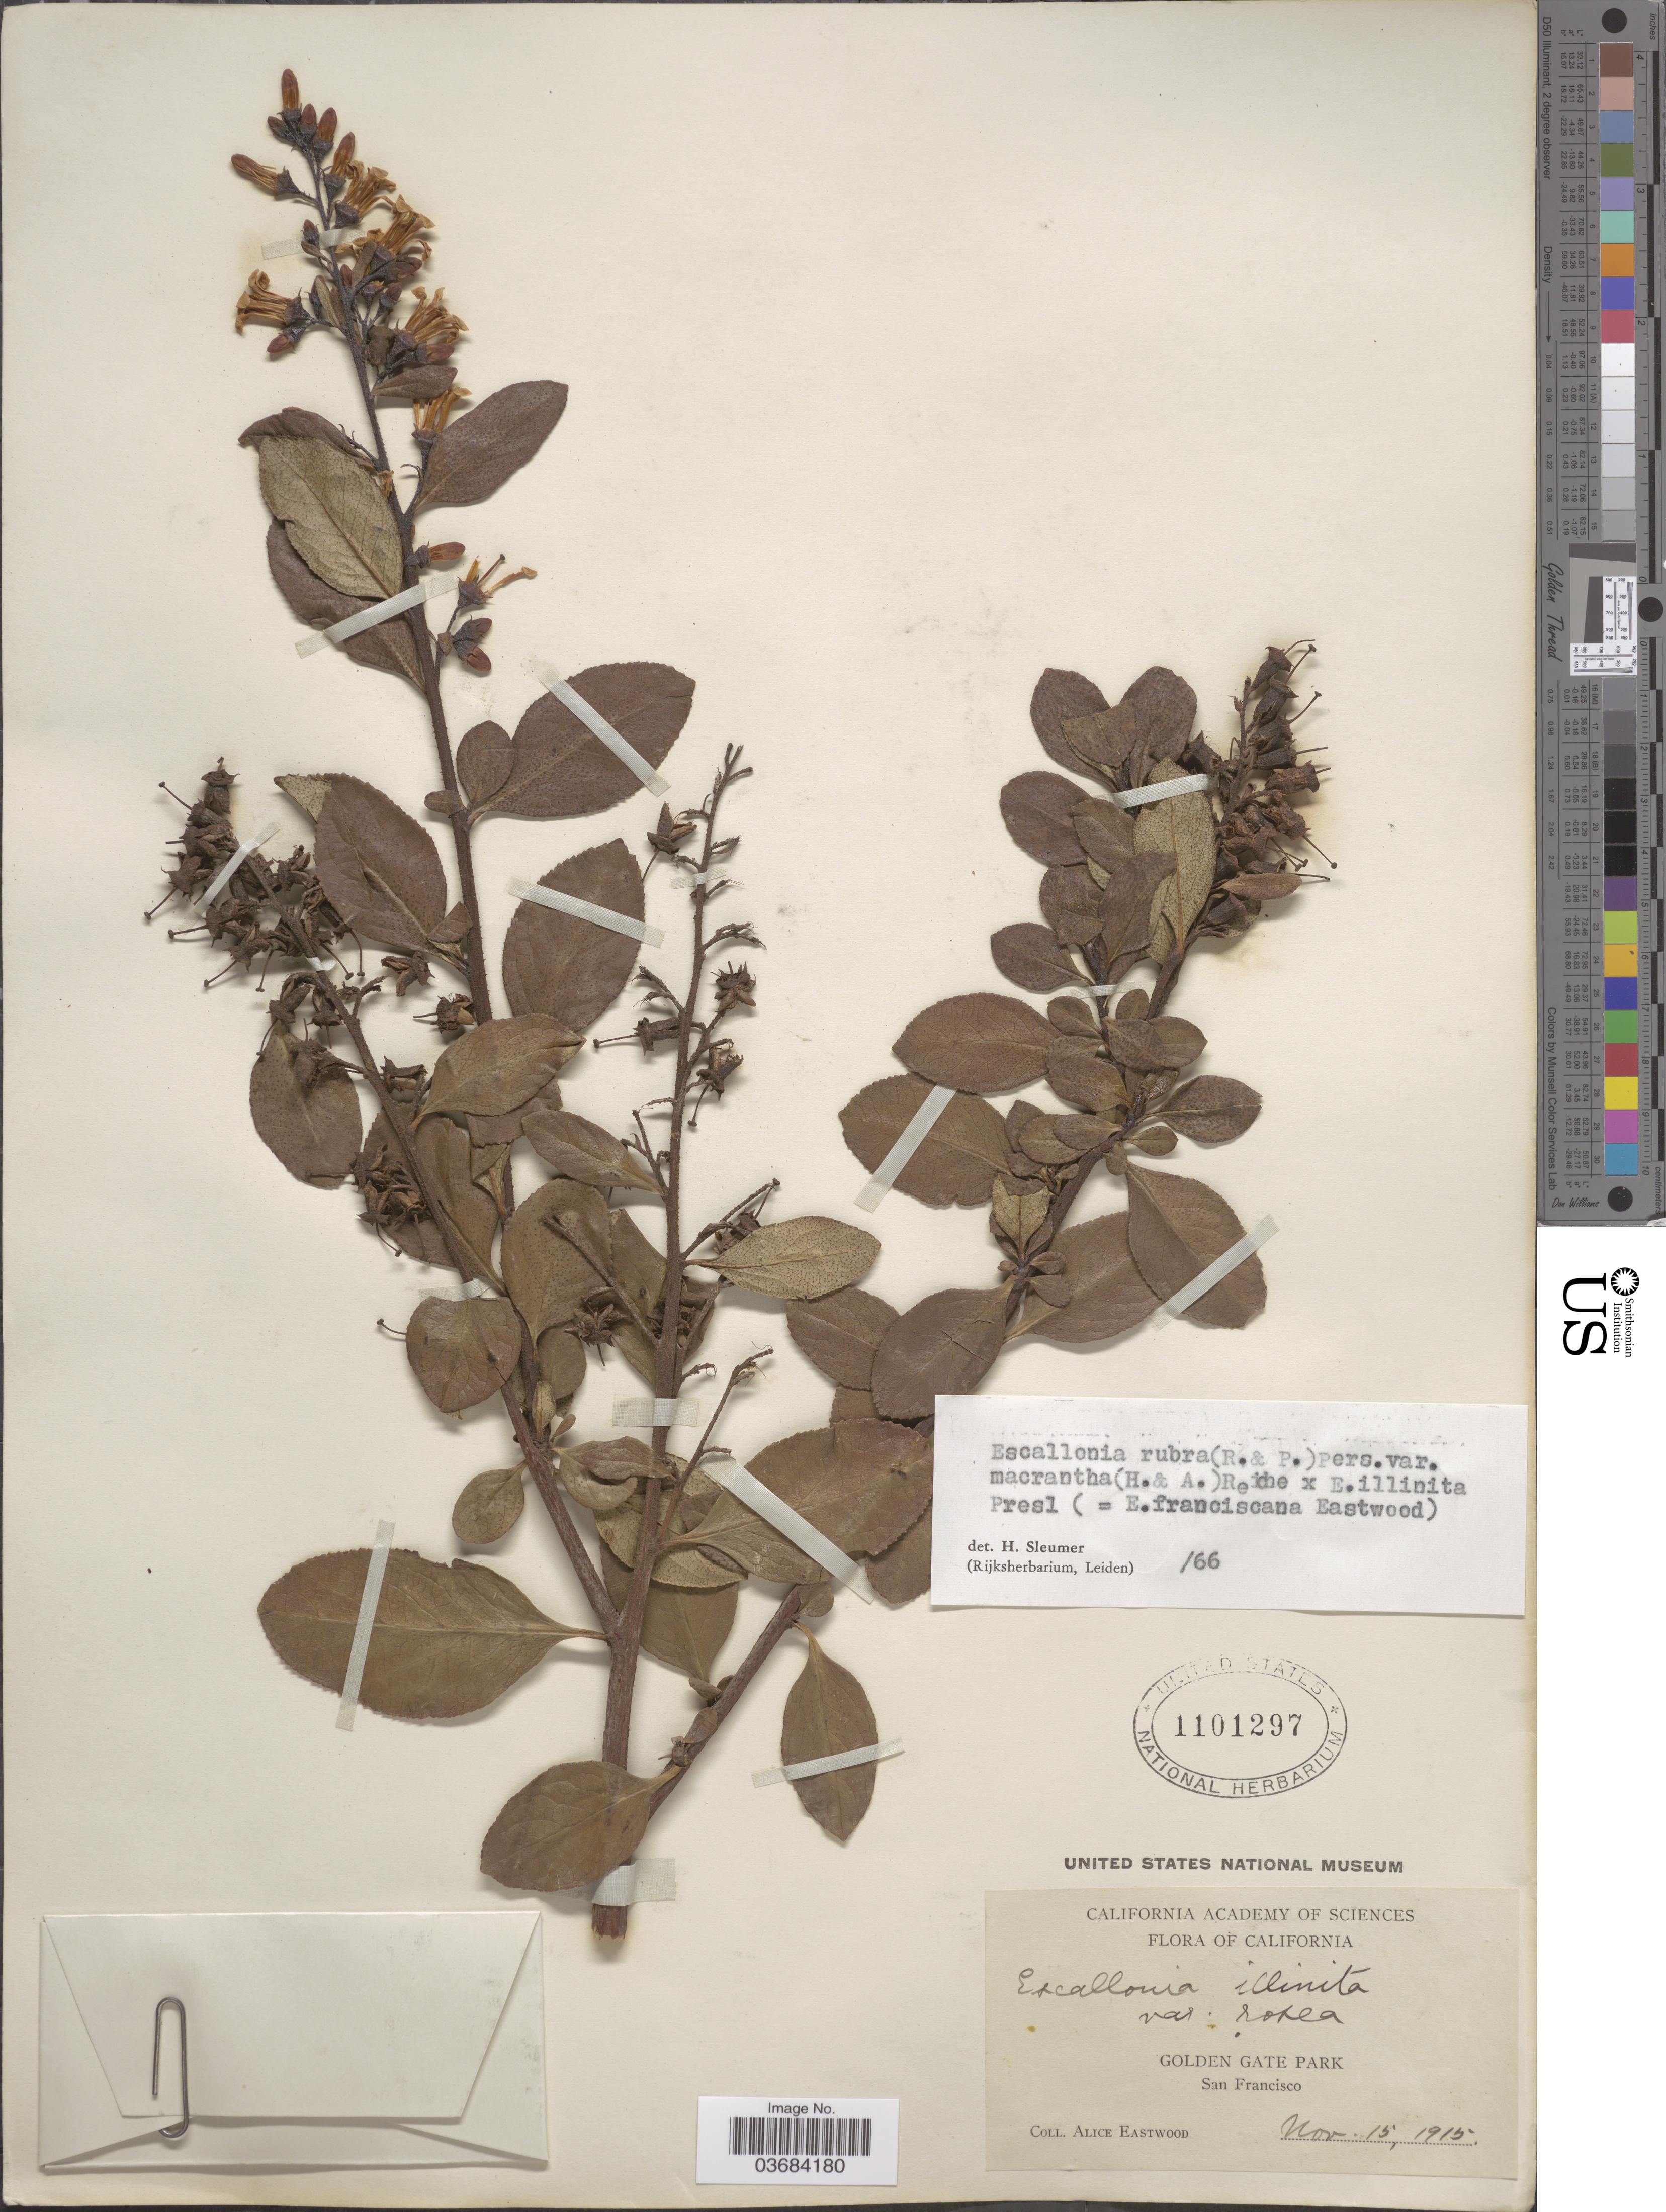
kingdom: Plantae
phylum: Tracheophyta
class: Magnoliopsida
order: Escalloniales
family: Escalloniaceae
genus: Escallonia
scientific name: Escallonia rubra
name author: (Ruiz & Pav.) Pers.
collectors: A. Eastwood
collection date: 1915-11-15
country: United States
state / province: California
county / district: San Francisco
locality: Golden Gate Park. San Francisco.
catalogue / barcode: US 1101297